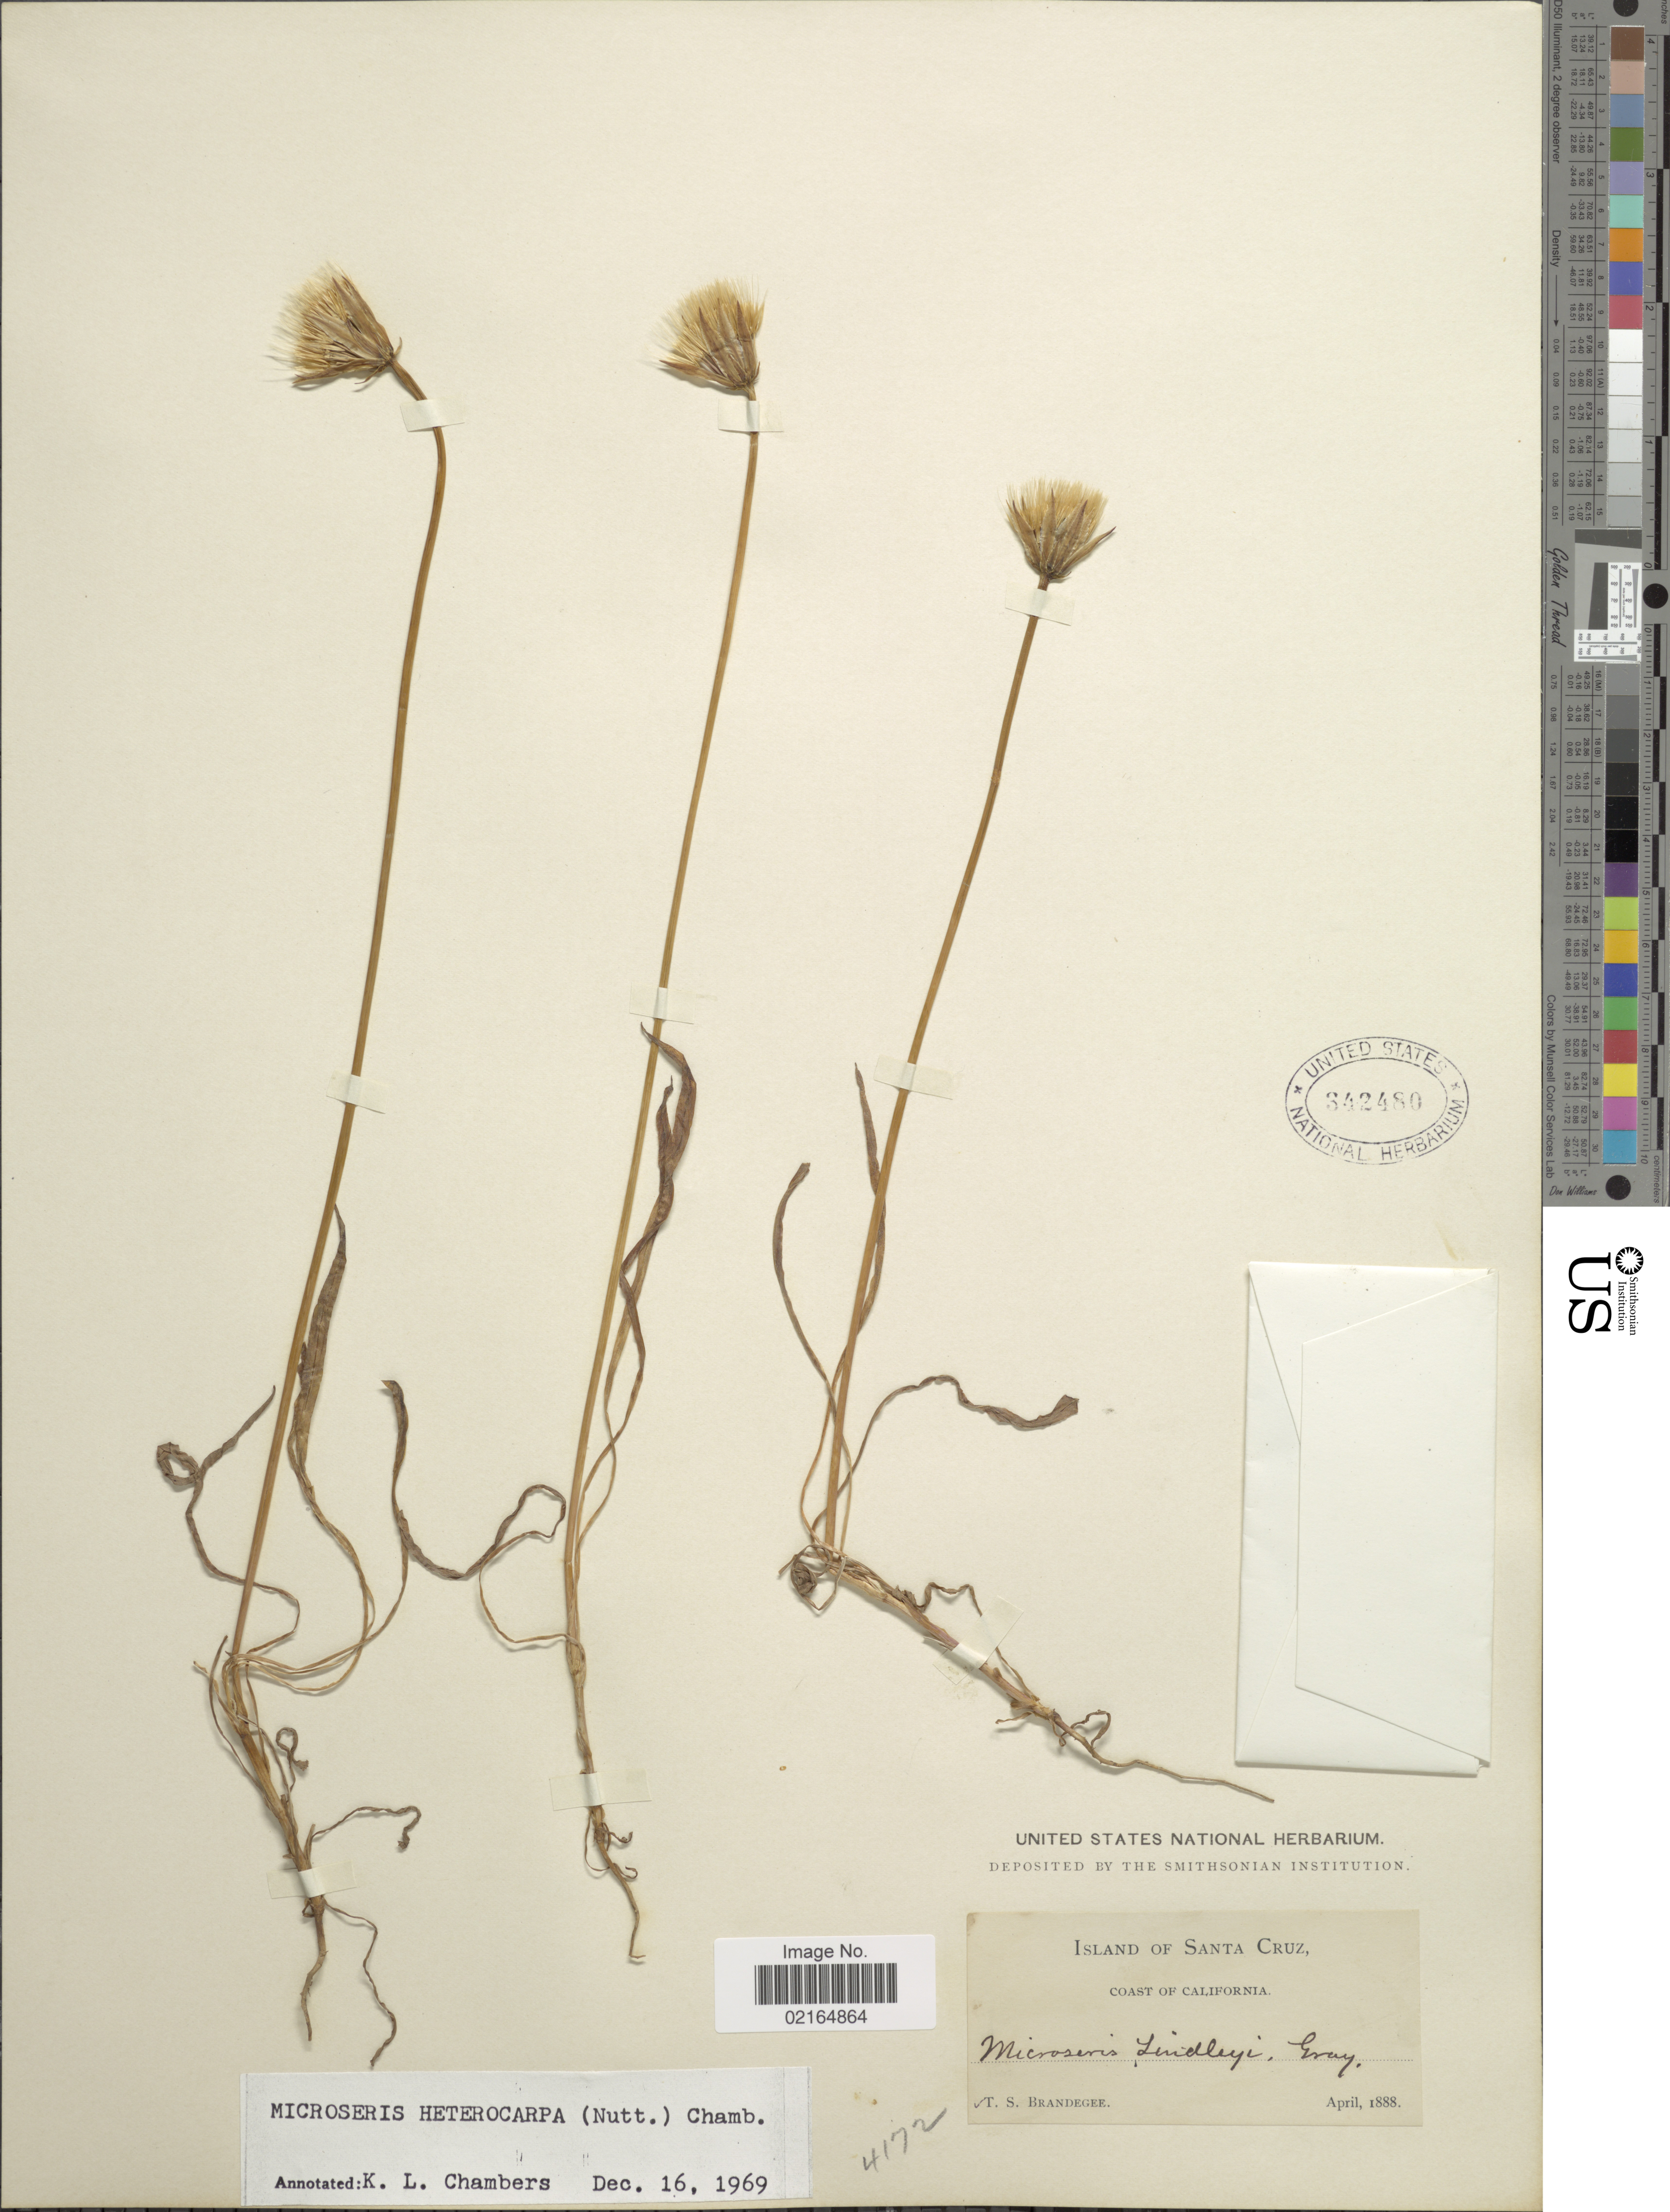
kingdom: Plantae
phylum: Tracheophyta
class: Magnoliopsida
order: Asterales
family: Asteraceae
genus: Microseris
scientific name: Microseris heterocarpa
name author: (Nutt.) K.L. Chambers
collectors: T. S. Brandegee (herbarium)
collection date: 1888-04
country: United States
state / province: California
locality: Island of Santa Cruz, Coast of California.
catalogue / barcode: US 342480